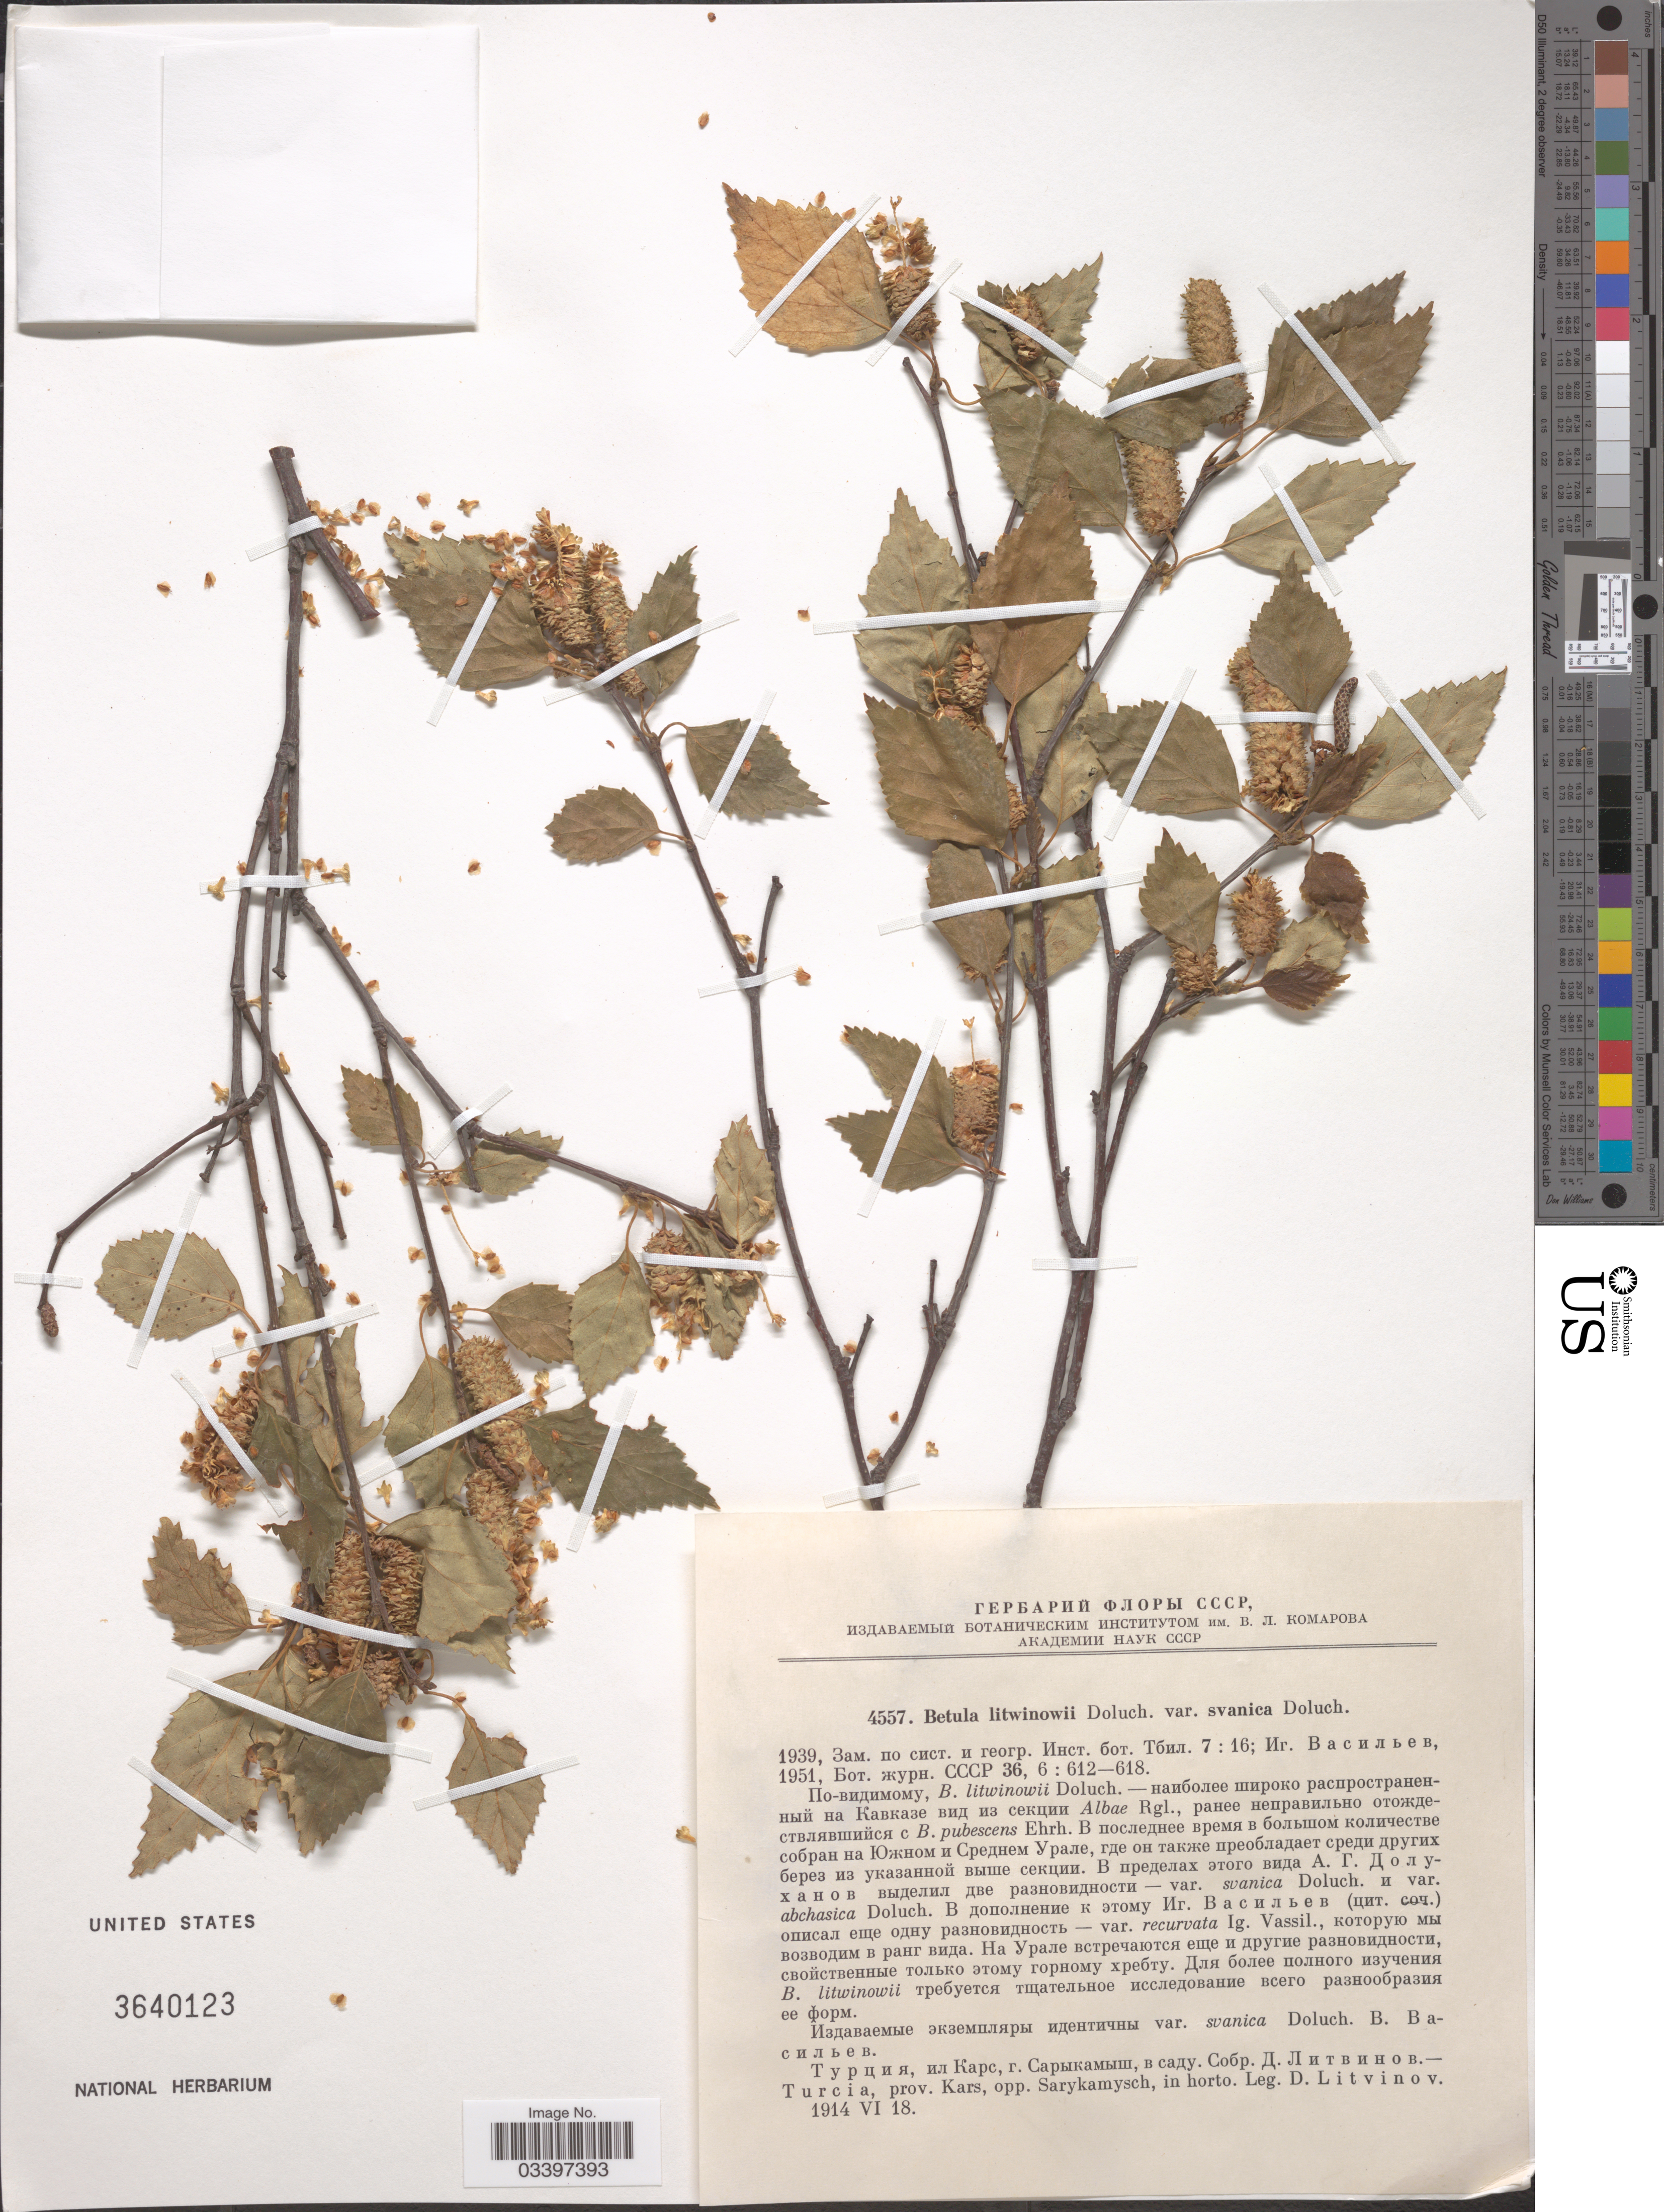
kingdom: Plantae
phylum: Tracheophyta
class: Magnoliopsida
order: Fagales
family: Betulaceae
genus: Betula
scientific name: Betula litwinowii var. svanica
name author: Doluch.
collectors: D. Litvinov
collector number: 4557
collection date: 1914-06-18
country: Turkey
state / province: Kars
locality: Turcia. Opp. Sarykamysch, in horto.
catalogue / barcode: US 3640123